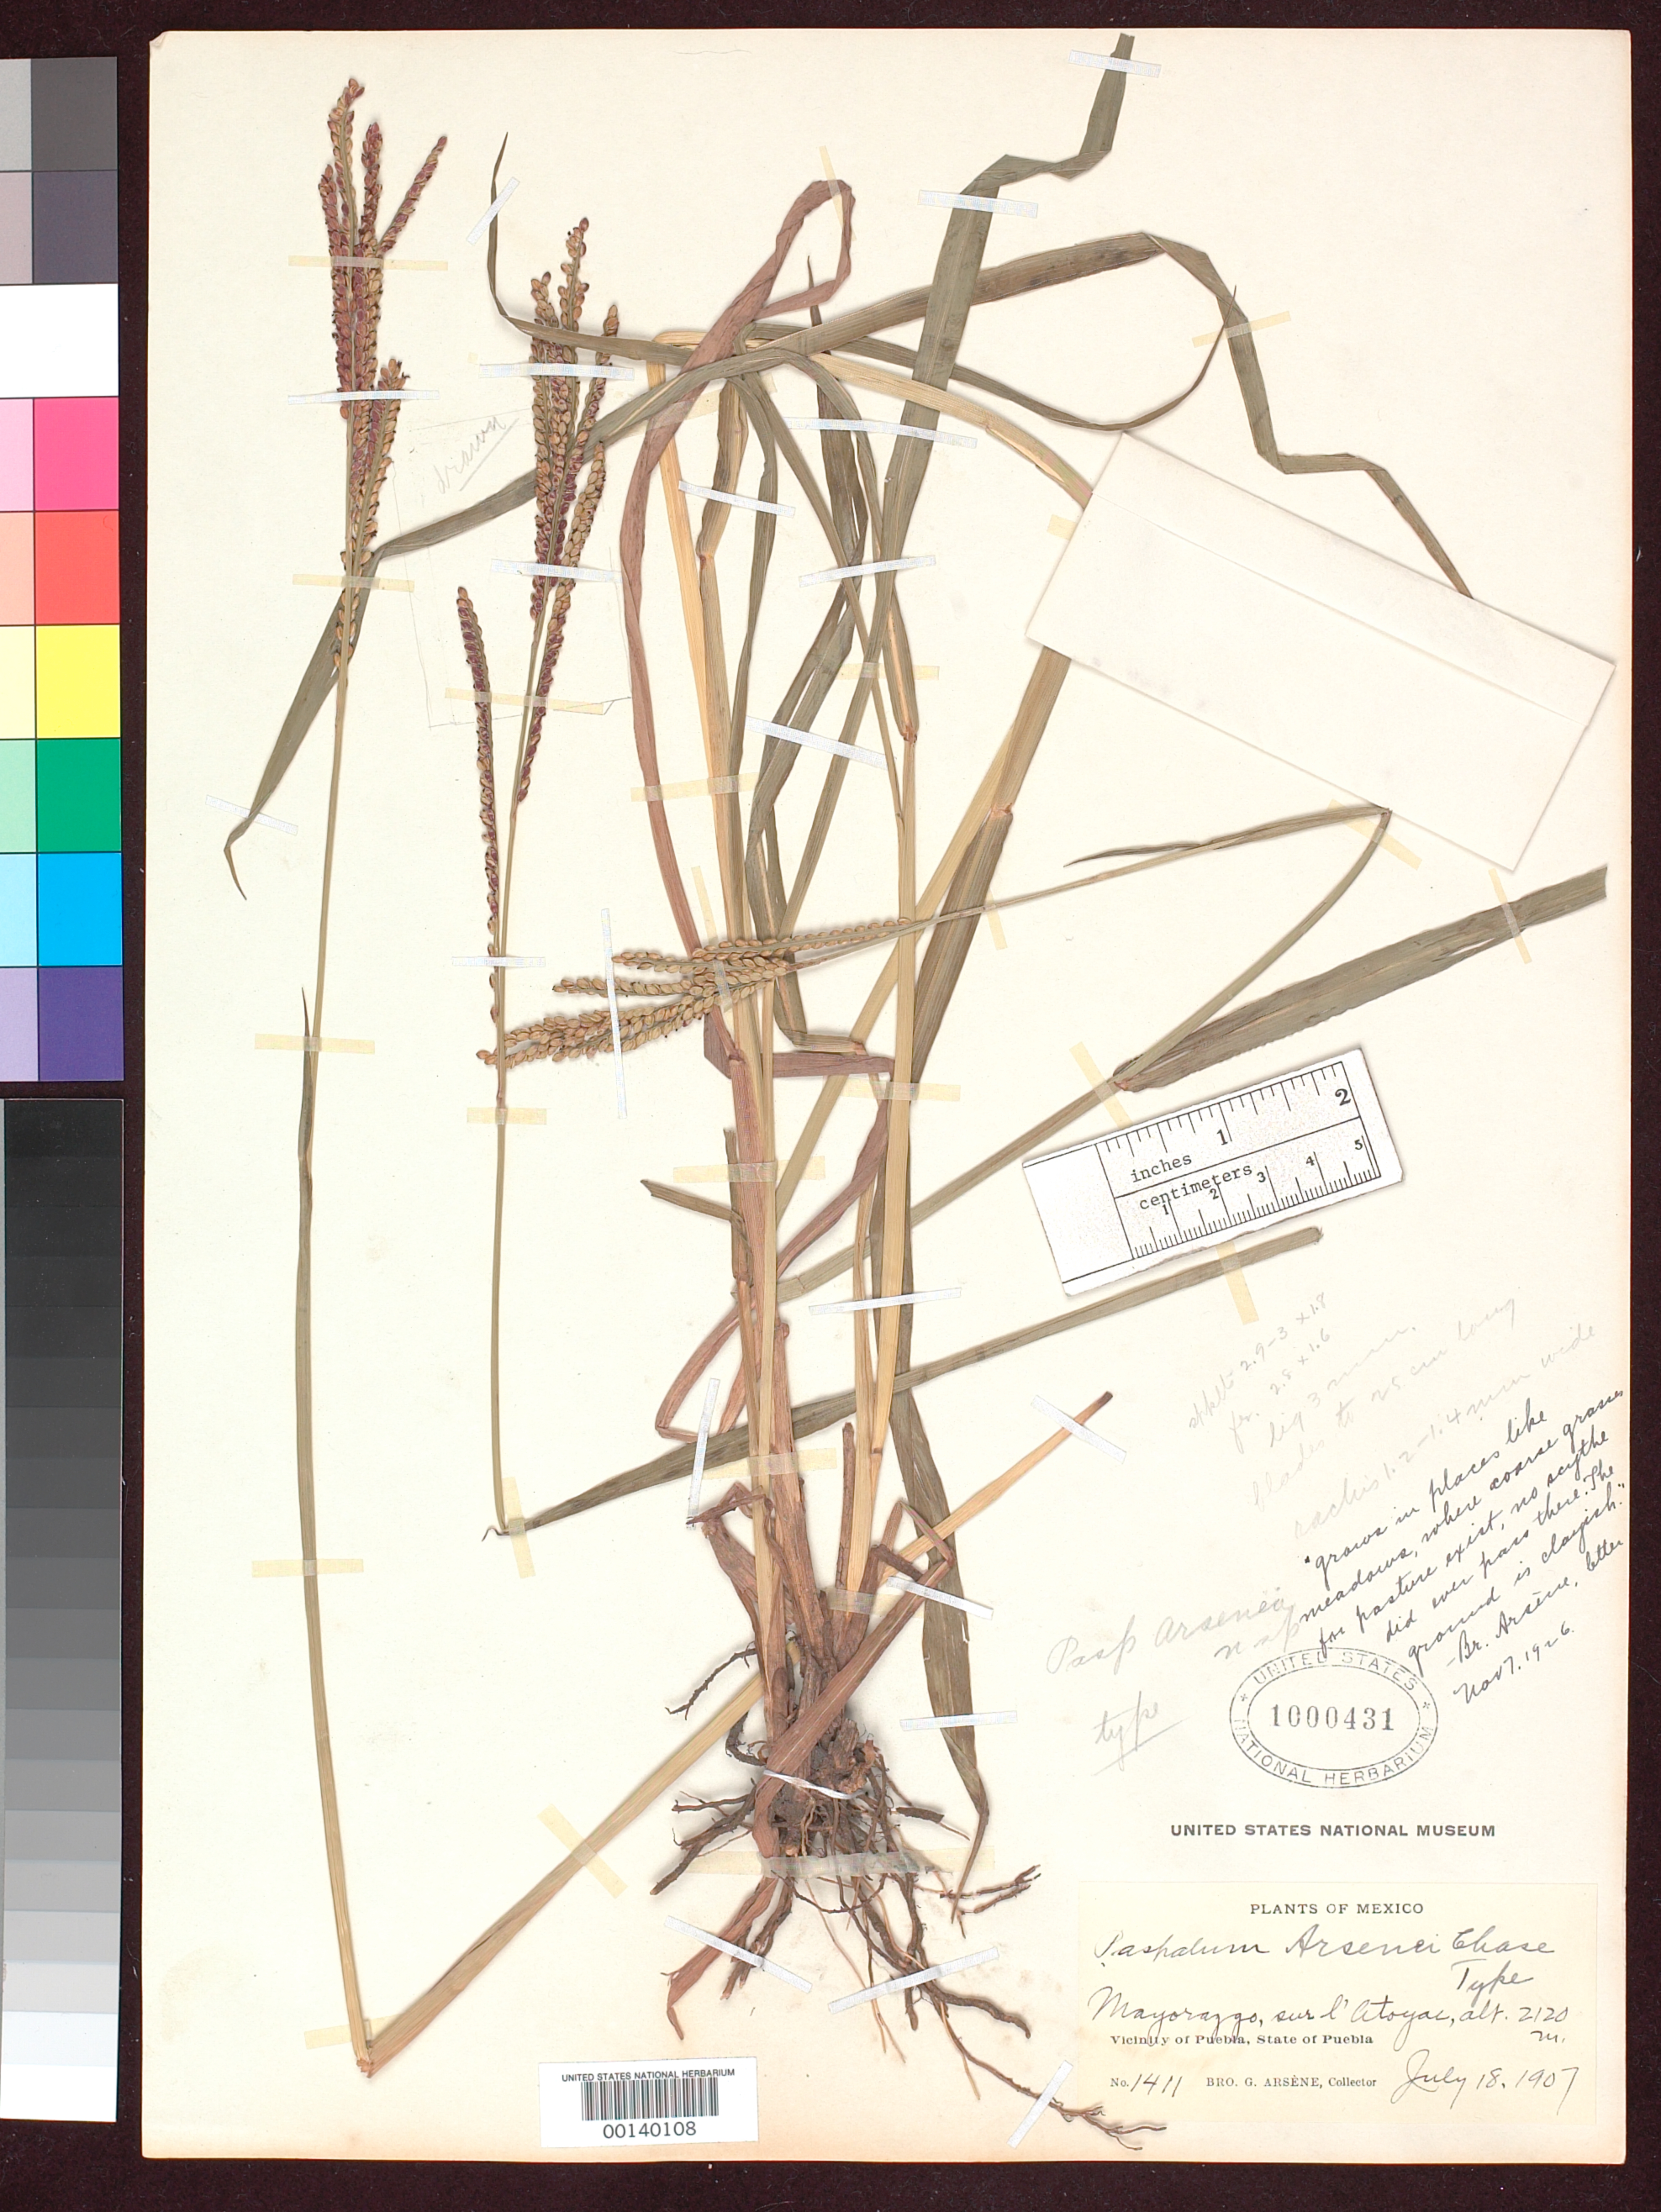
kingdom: Plantae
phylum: Tracheophyta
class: Liliopsida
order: Poales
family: Poaceae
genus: Paspalum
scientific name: Paspalum arsenei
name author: Chase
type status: Holotype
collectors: Bro. G. Arsène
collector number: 1411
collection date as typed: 18 Jul 1907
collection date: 1907-07-18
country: Mexico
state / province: Puebla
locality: Puebla, Mayorazgo, l'Atoyai.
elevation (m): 2120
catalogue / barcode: US 1000431